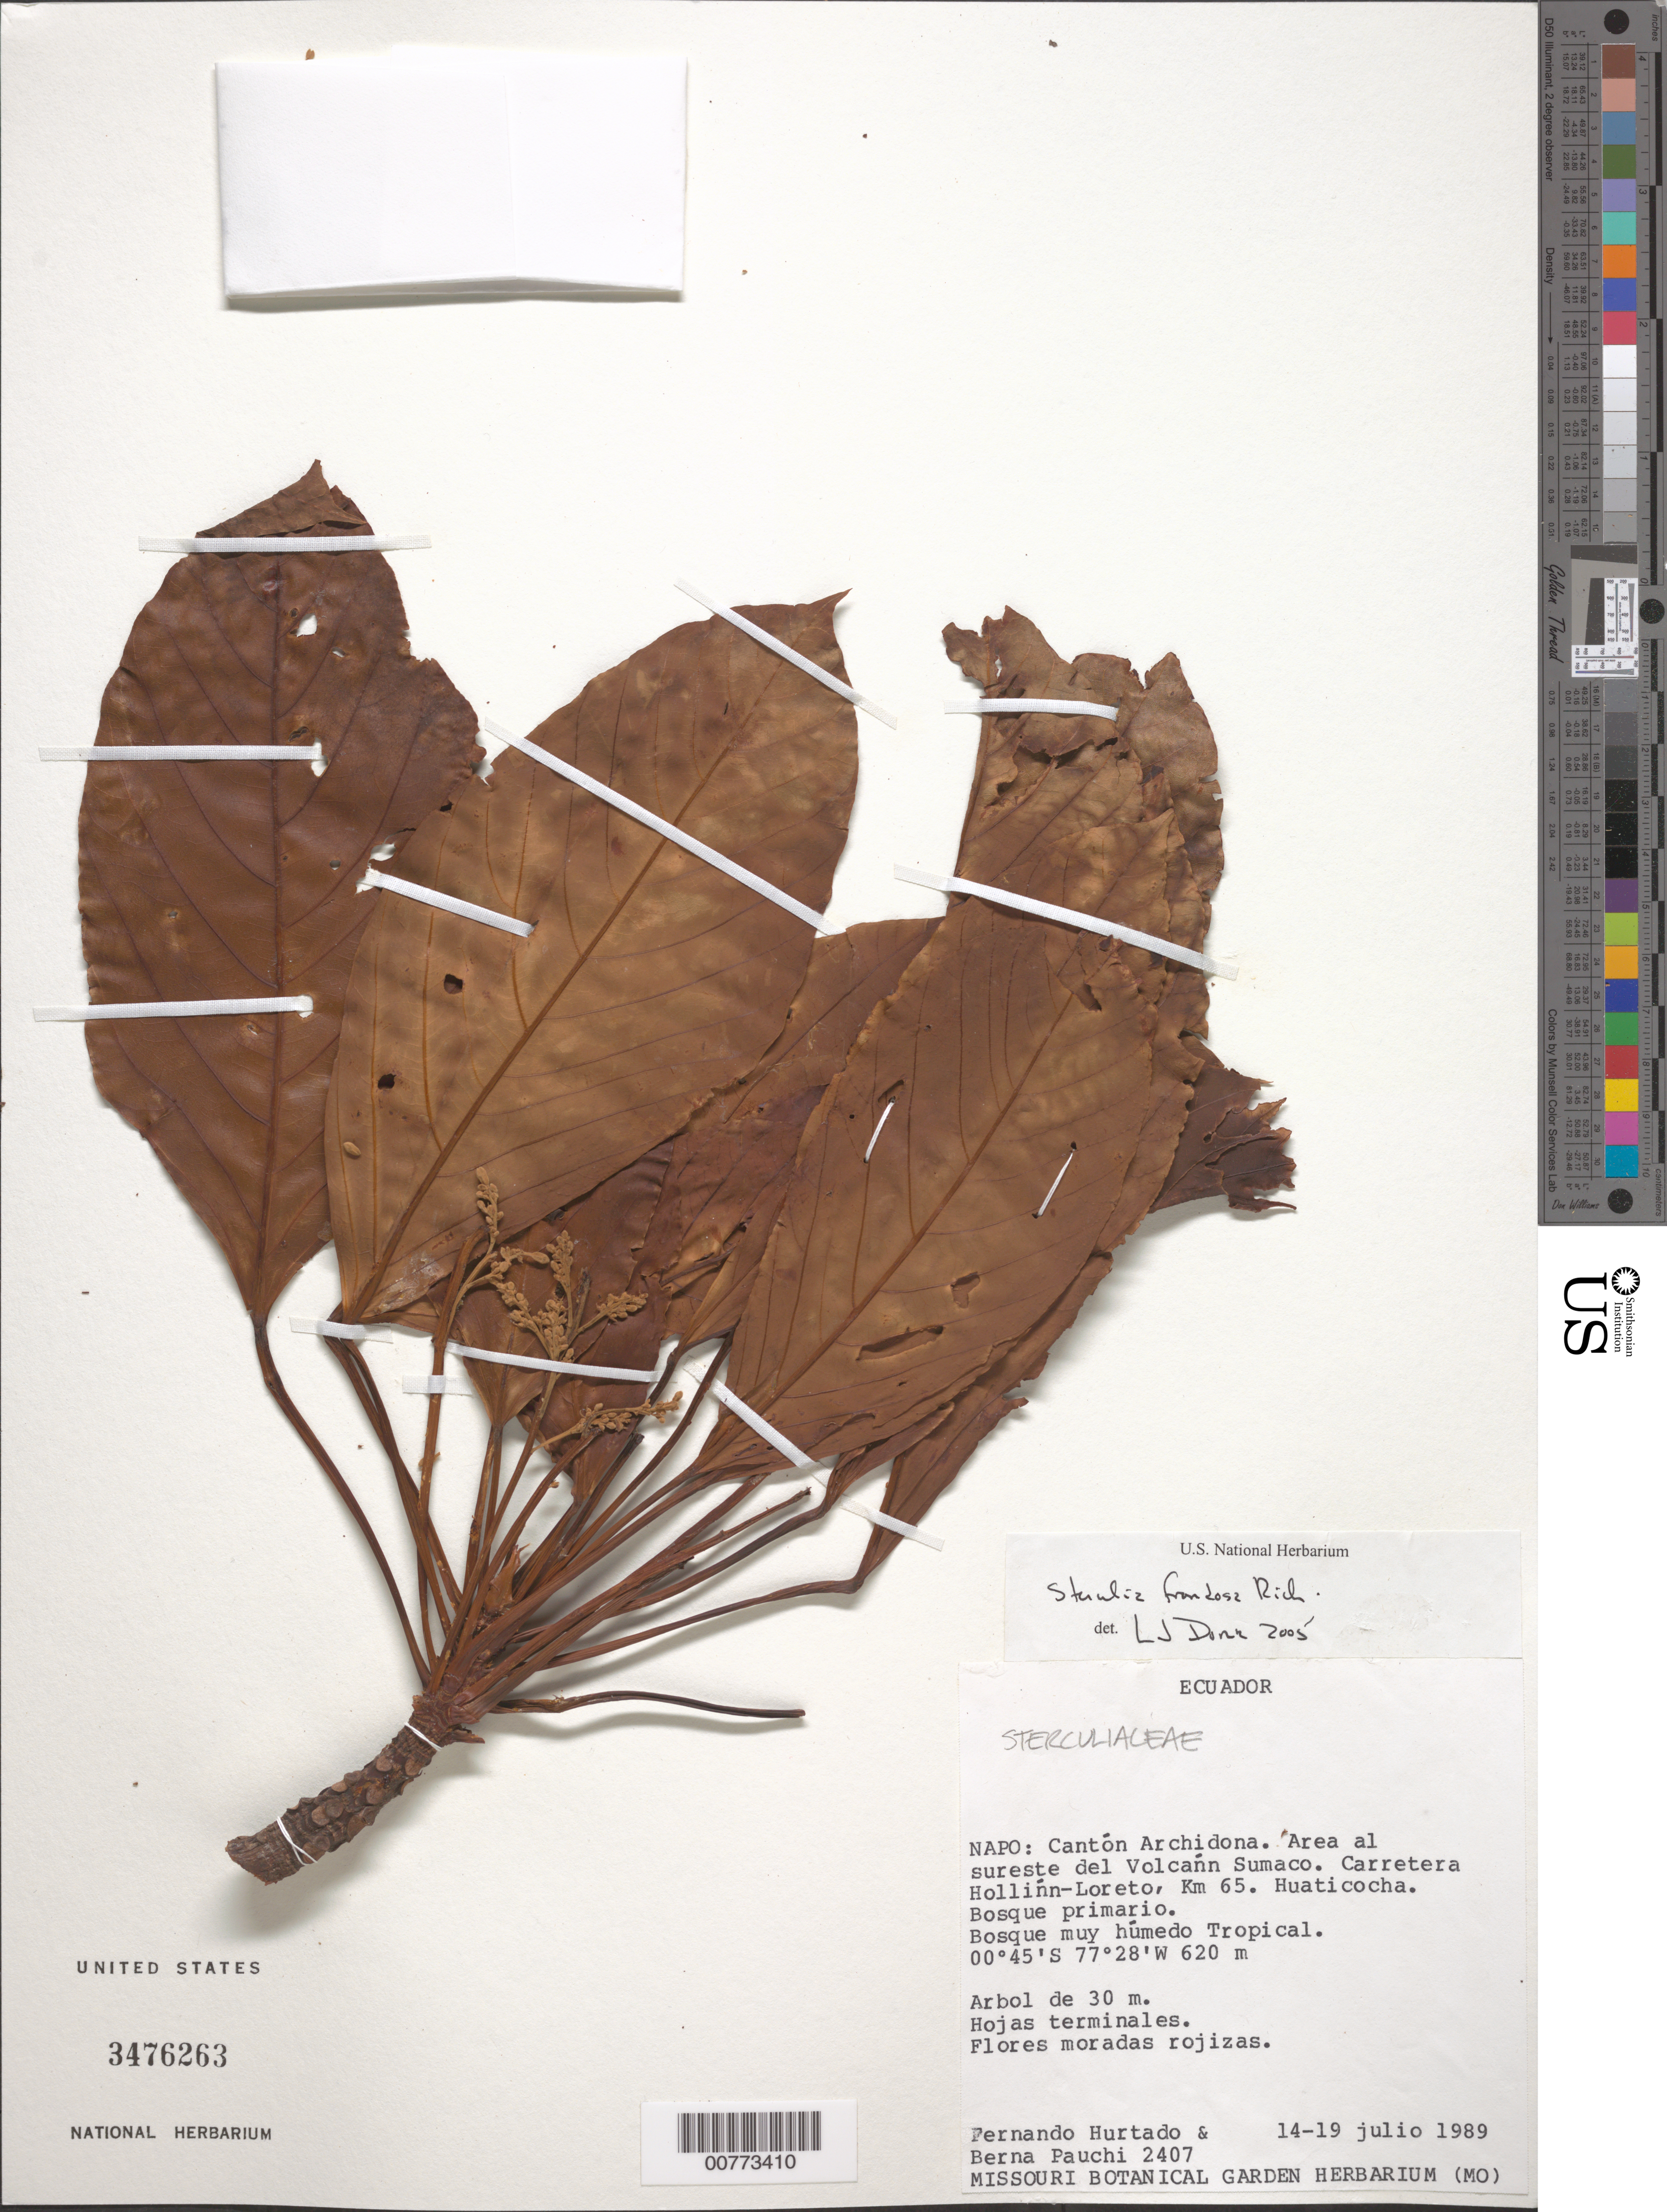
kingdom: Plantae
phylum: Tracheophyta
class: Magnoliopsida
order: Malvales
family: Malvaceae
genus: Sterculia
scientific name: Sterculia frondosa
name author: Rich.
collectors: F. Hurtado & B. Pauchi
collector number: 2407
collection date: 1989-07-14/1989-07-19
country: Ecuador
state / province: Napo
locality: Cantón Archidona. Area al sureste del Volcánn Sumaco. Carretera Hollínn-Loreto, Km 65. Huaticocha.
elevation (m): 620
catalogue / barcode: US 3476263